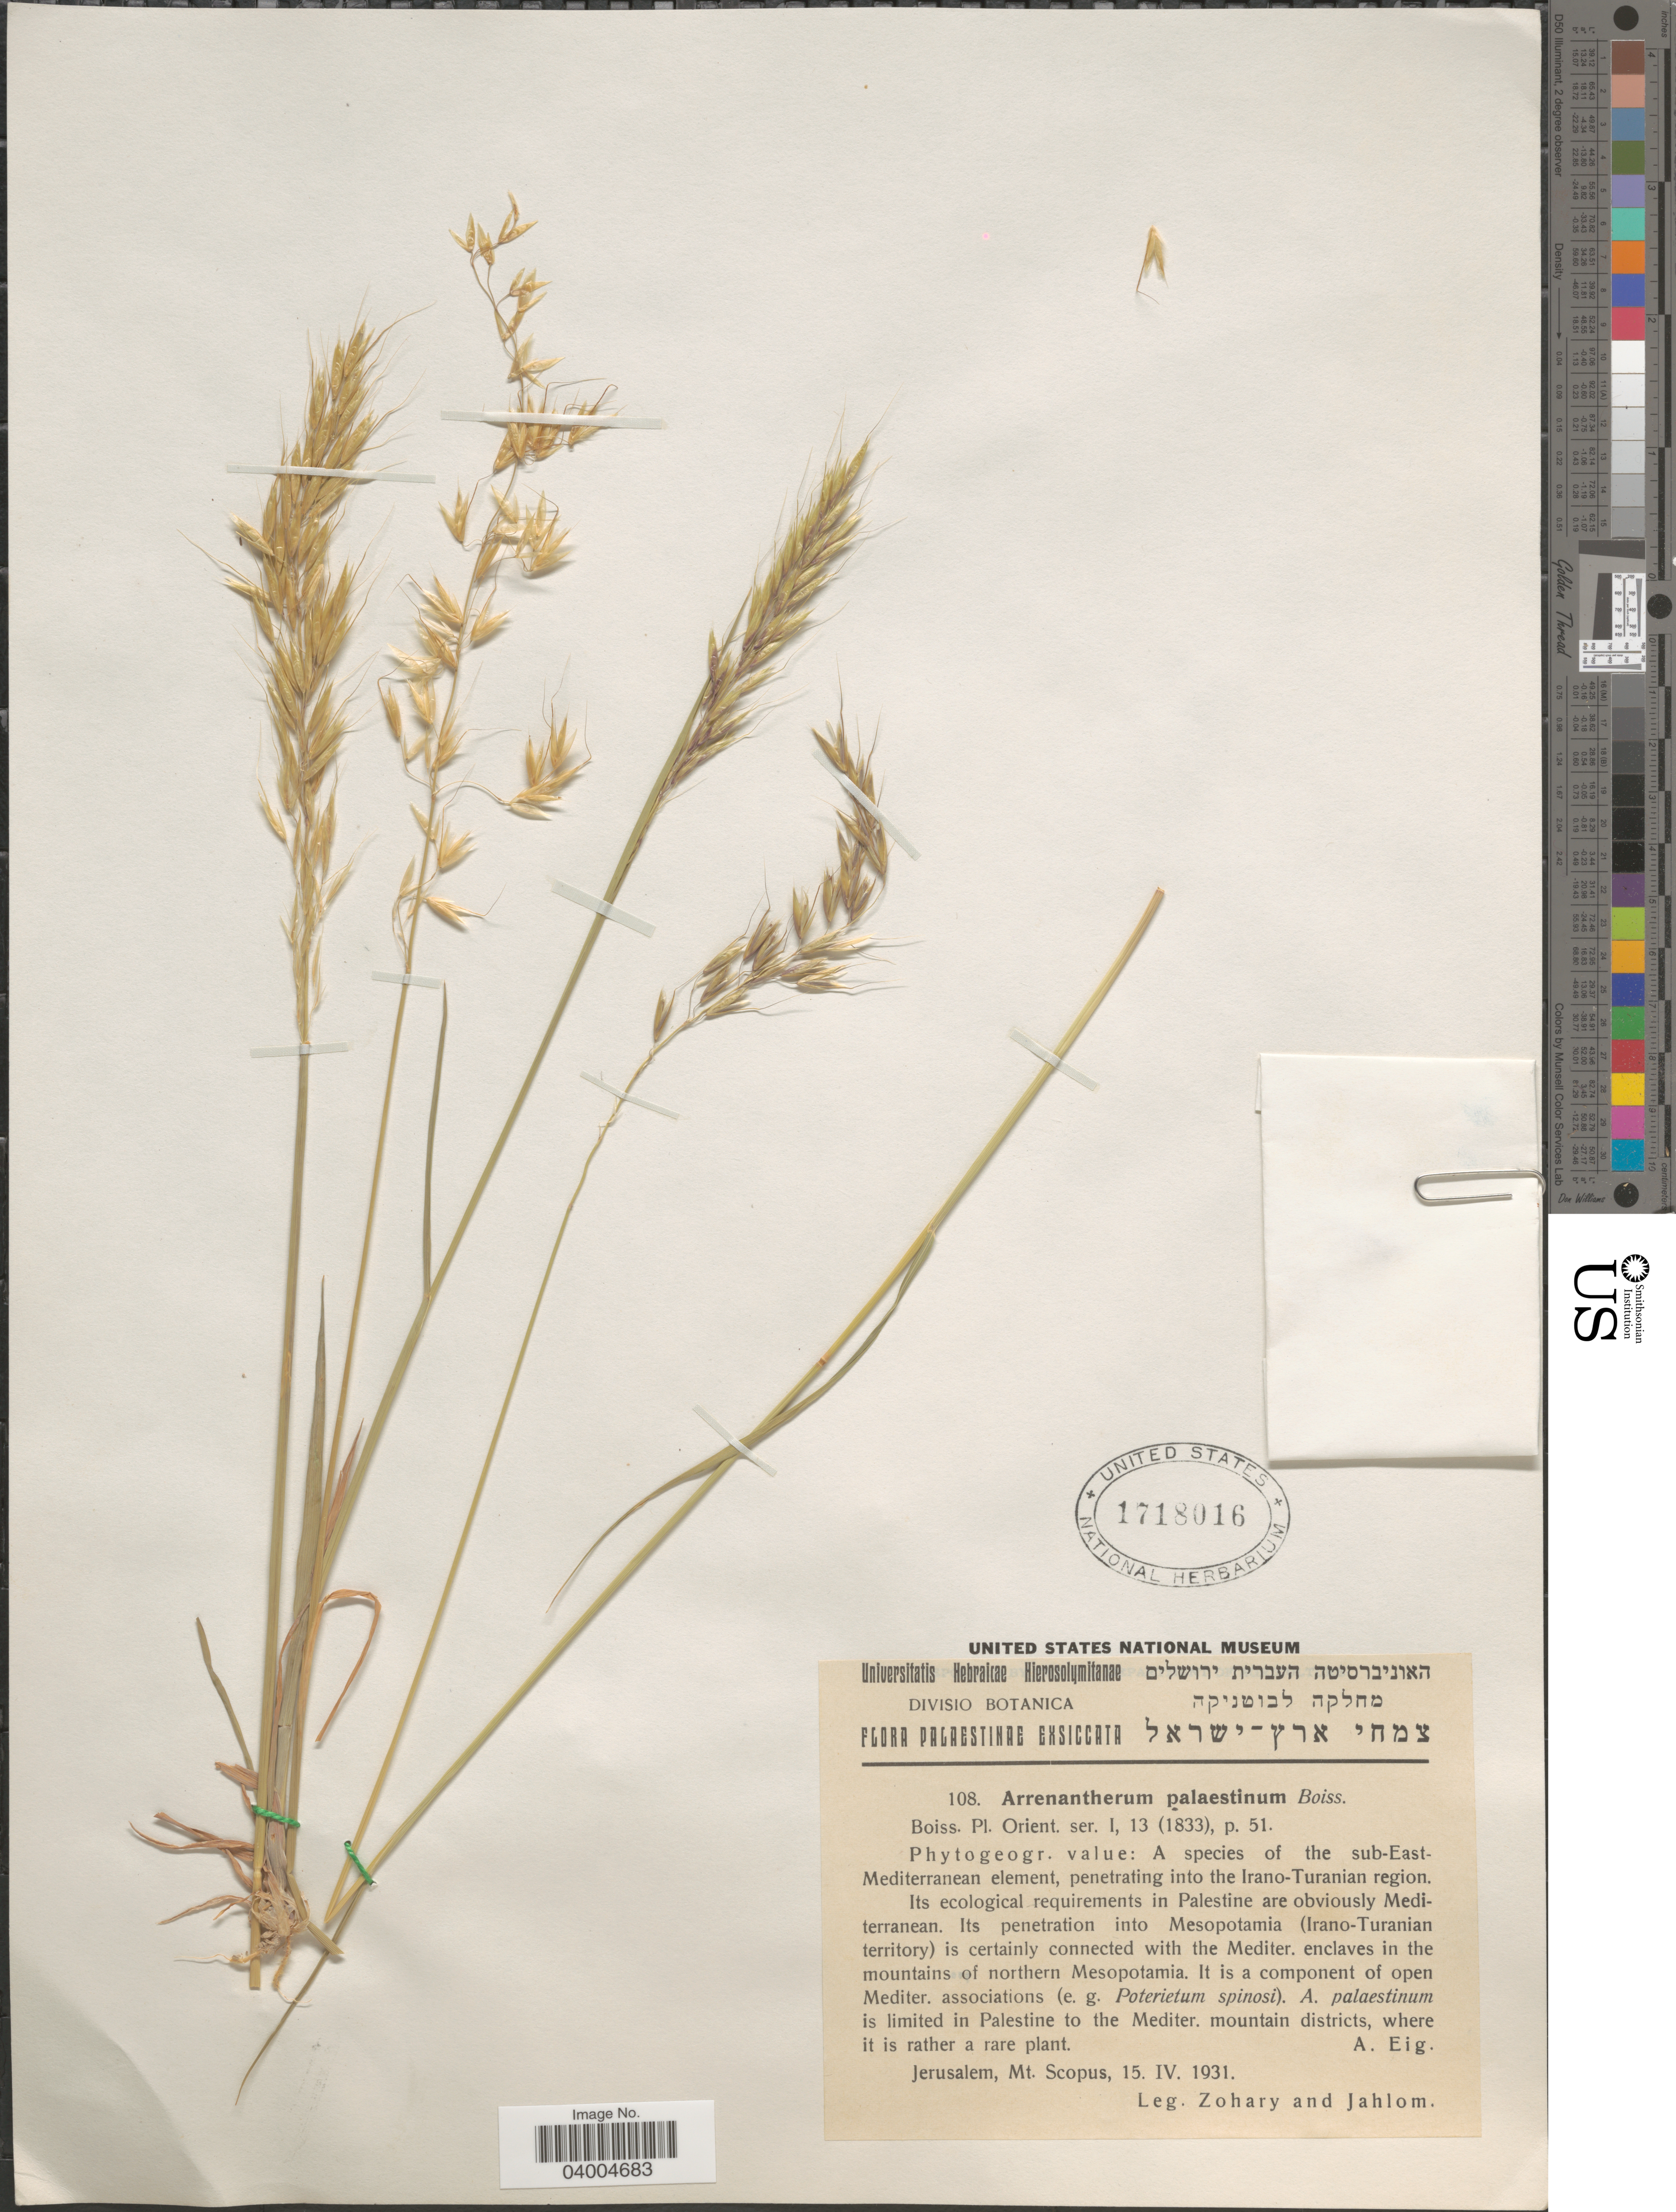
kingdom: Plantae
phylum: Tracheophyta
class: Liliopsida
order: Poales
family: Poaceae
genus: Arrhenatherum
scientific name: Arrhenatherum palaestenum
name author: Boiss.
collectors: Zohary & Jahlom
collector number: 108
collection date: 1931-04-15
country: Israel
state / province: Jerusalem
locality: Palaestinae. Mt. Scopus.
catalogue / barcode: US 1718016